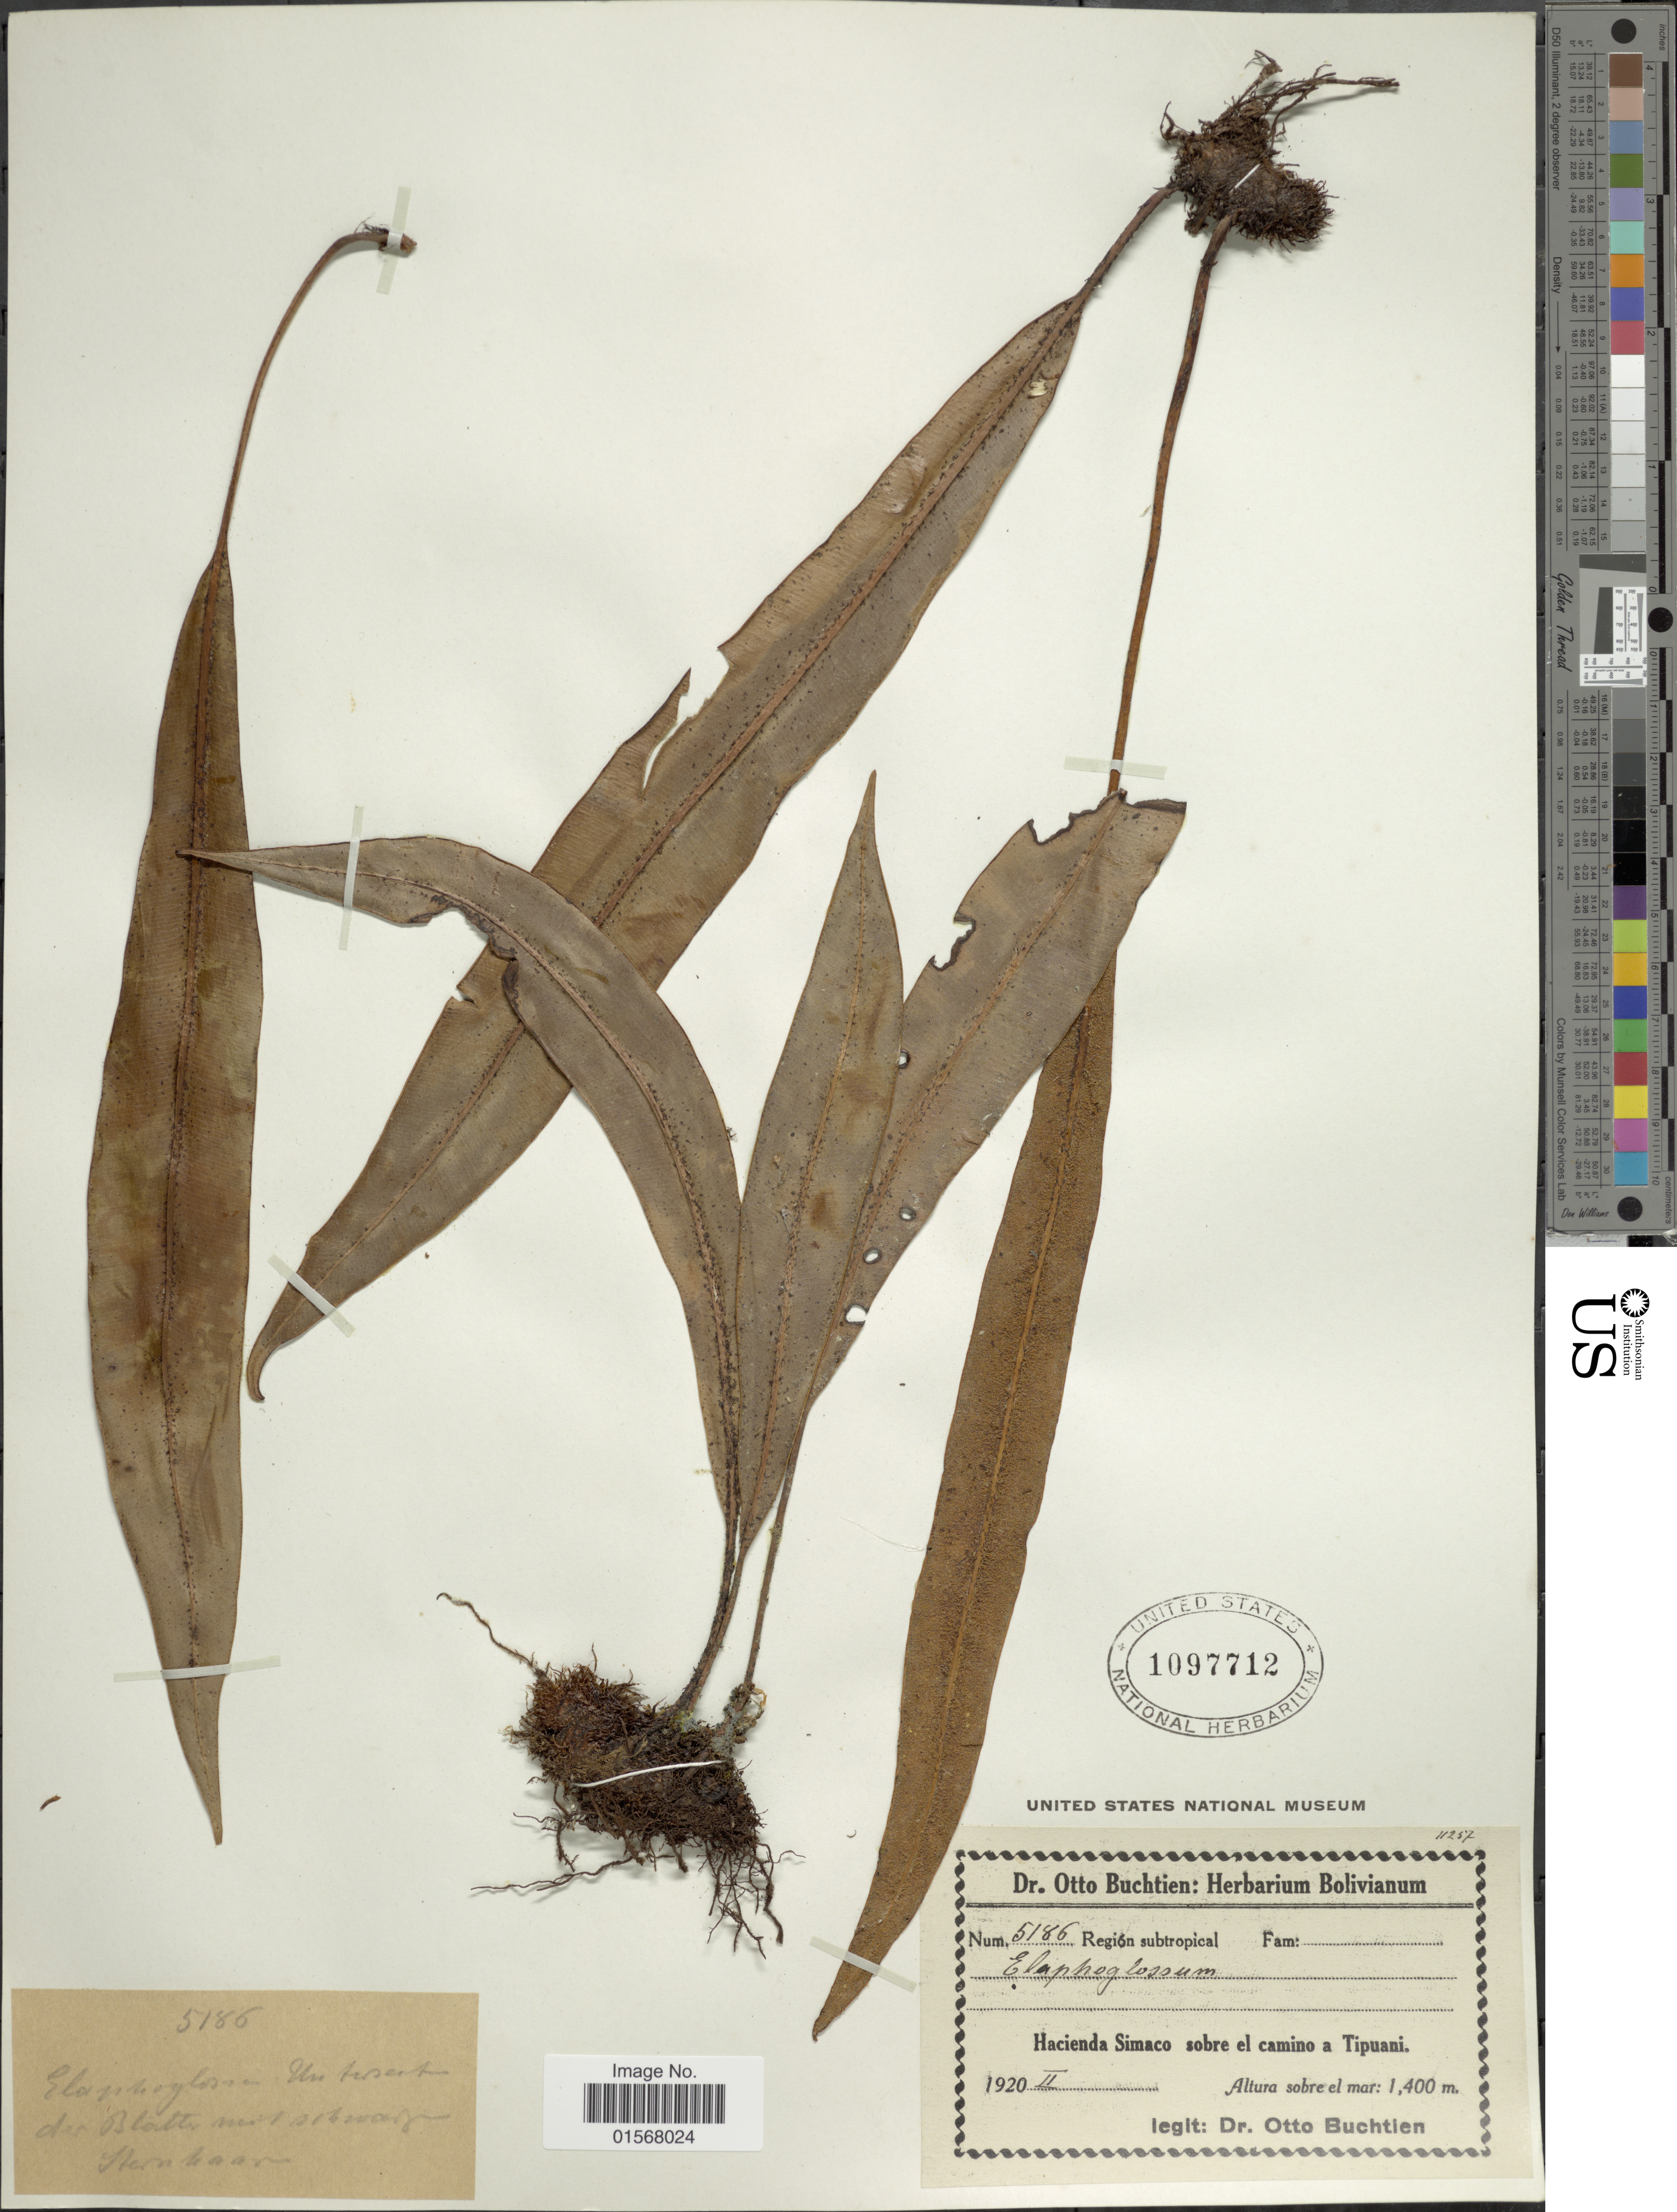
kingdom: Plantae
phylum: Tracheophyta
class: Polypodiopsida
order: Polypodiales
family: Dryopteridaceae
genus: Elaphoglossum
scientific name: Elaphoglossum sp.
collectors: O. Buchtien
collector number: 5186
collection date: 1920-02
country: Bolivia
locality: Hacienda Simaco sobre el camino a Tipuani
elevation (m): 1400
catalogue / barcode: US 1097712